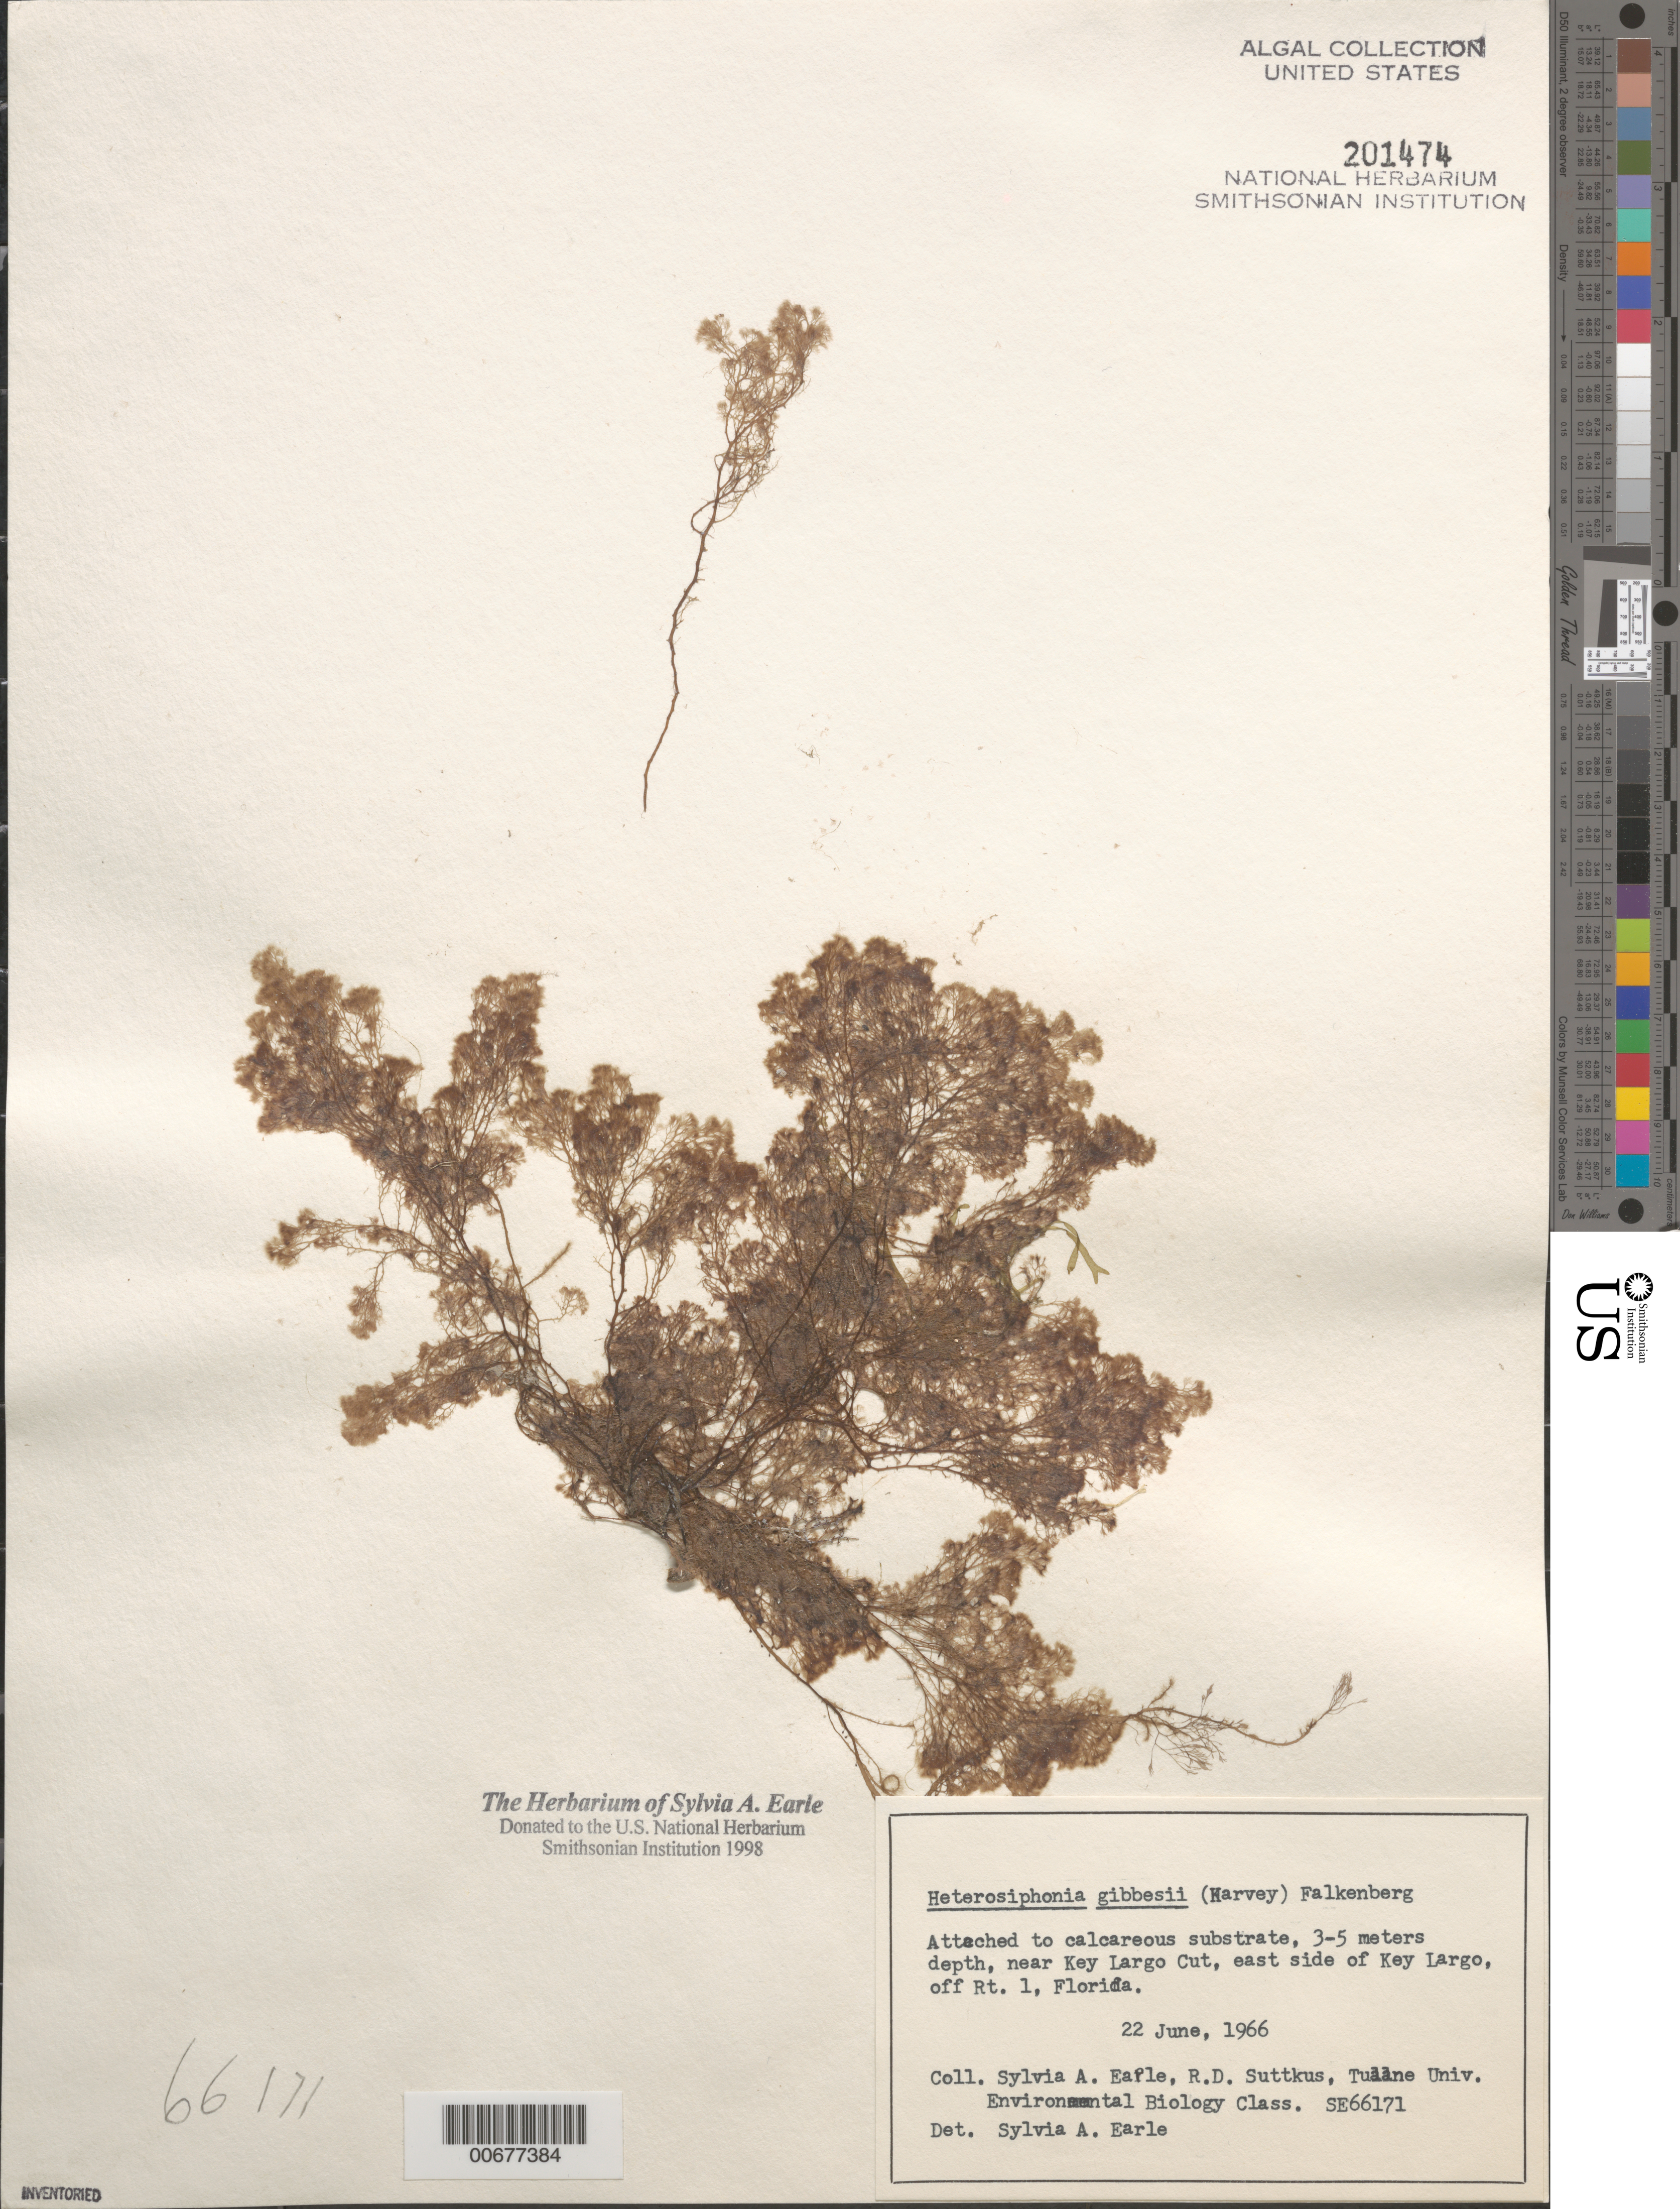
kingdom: Plantae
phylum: Rhodophyta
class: Florideophyceae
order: Ceramiales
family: Dasyaceae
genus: Heterosiphonia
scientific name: Heterosiphonia gibbesii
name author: (Harv.)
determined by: Earle, S. A.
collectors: S. A. Earle, R. Suttkus & Tulane Univ. Env. Biol. Class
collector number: SE 66171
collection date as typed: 22 Jun 1966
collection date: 1966-06-22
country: United States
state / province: Florida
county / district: Monroe County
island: Key Largo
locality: Near Key Largo Cut, off US Route 1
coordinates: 25 8.26'N, 80 24.14'W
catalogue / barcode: US 201474